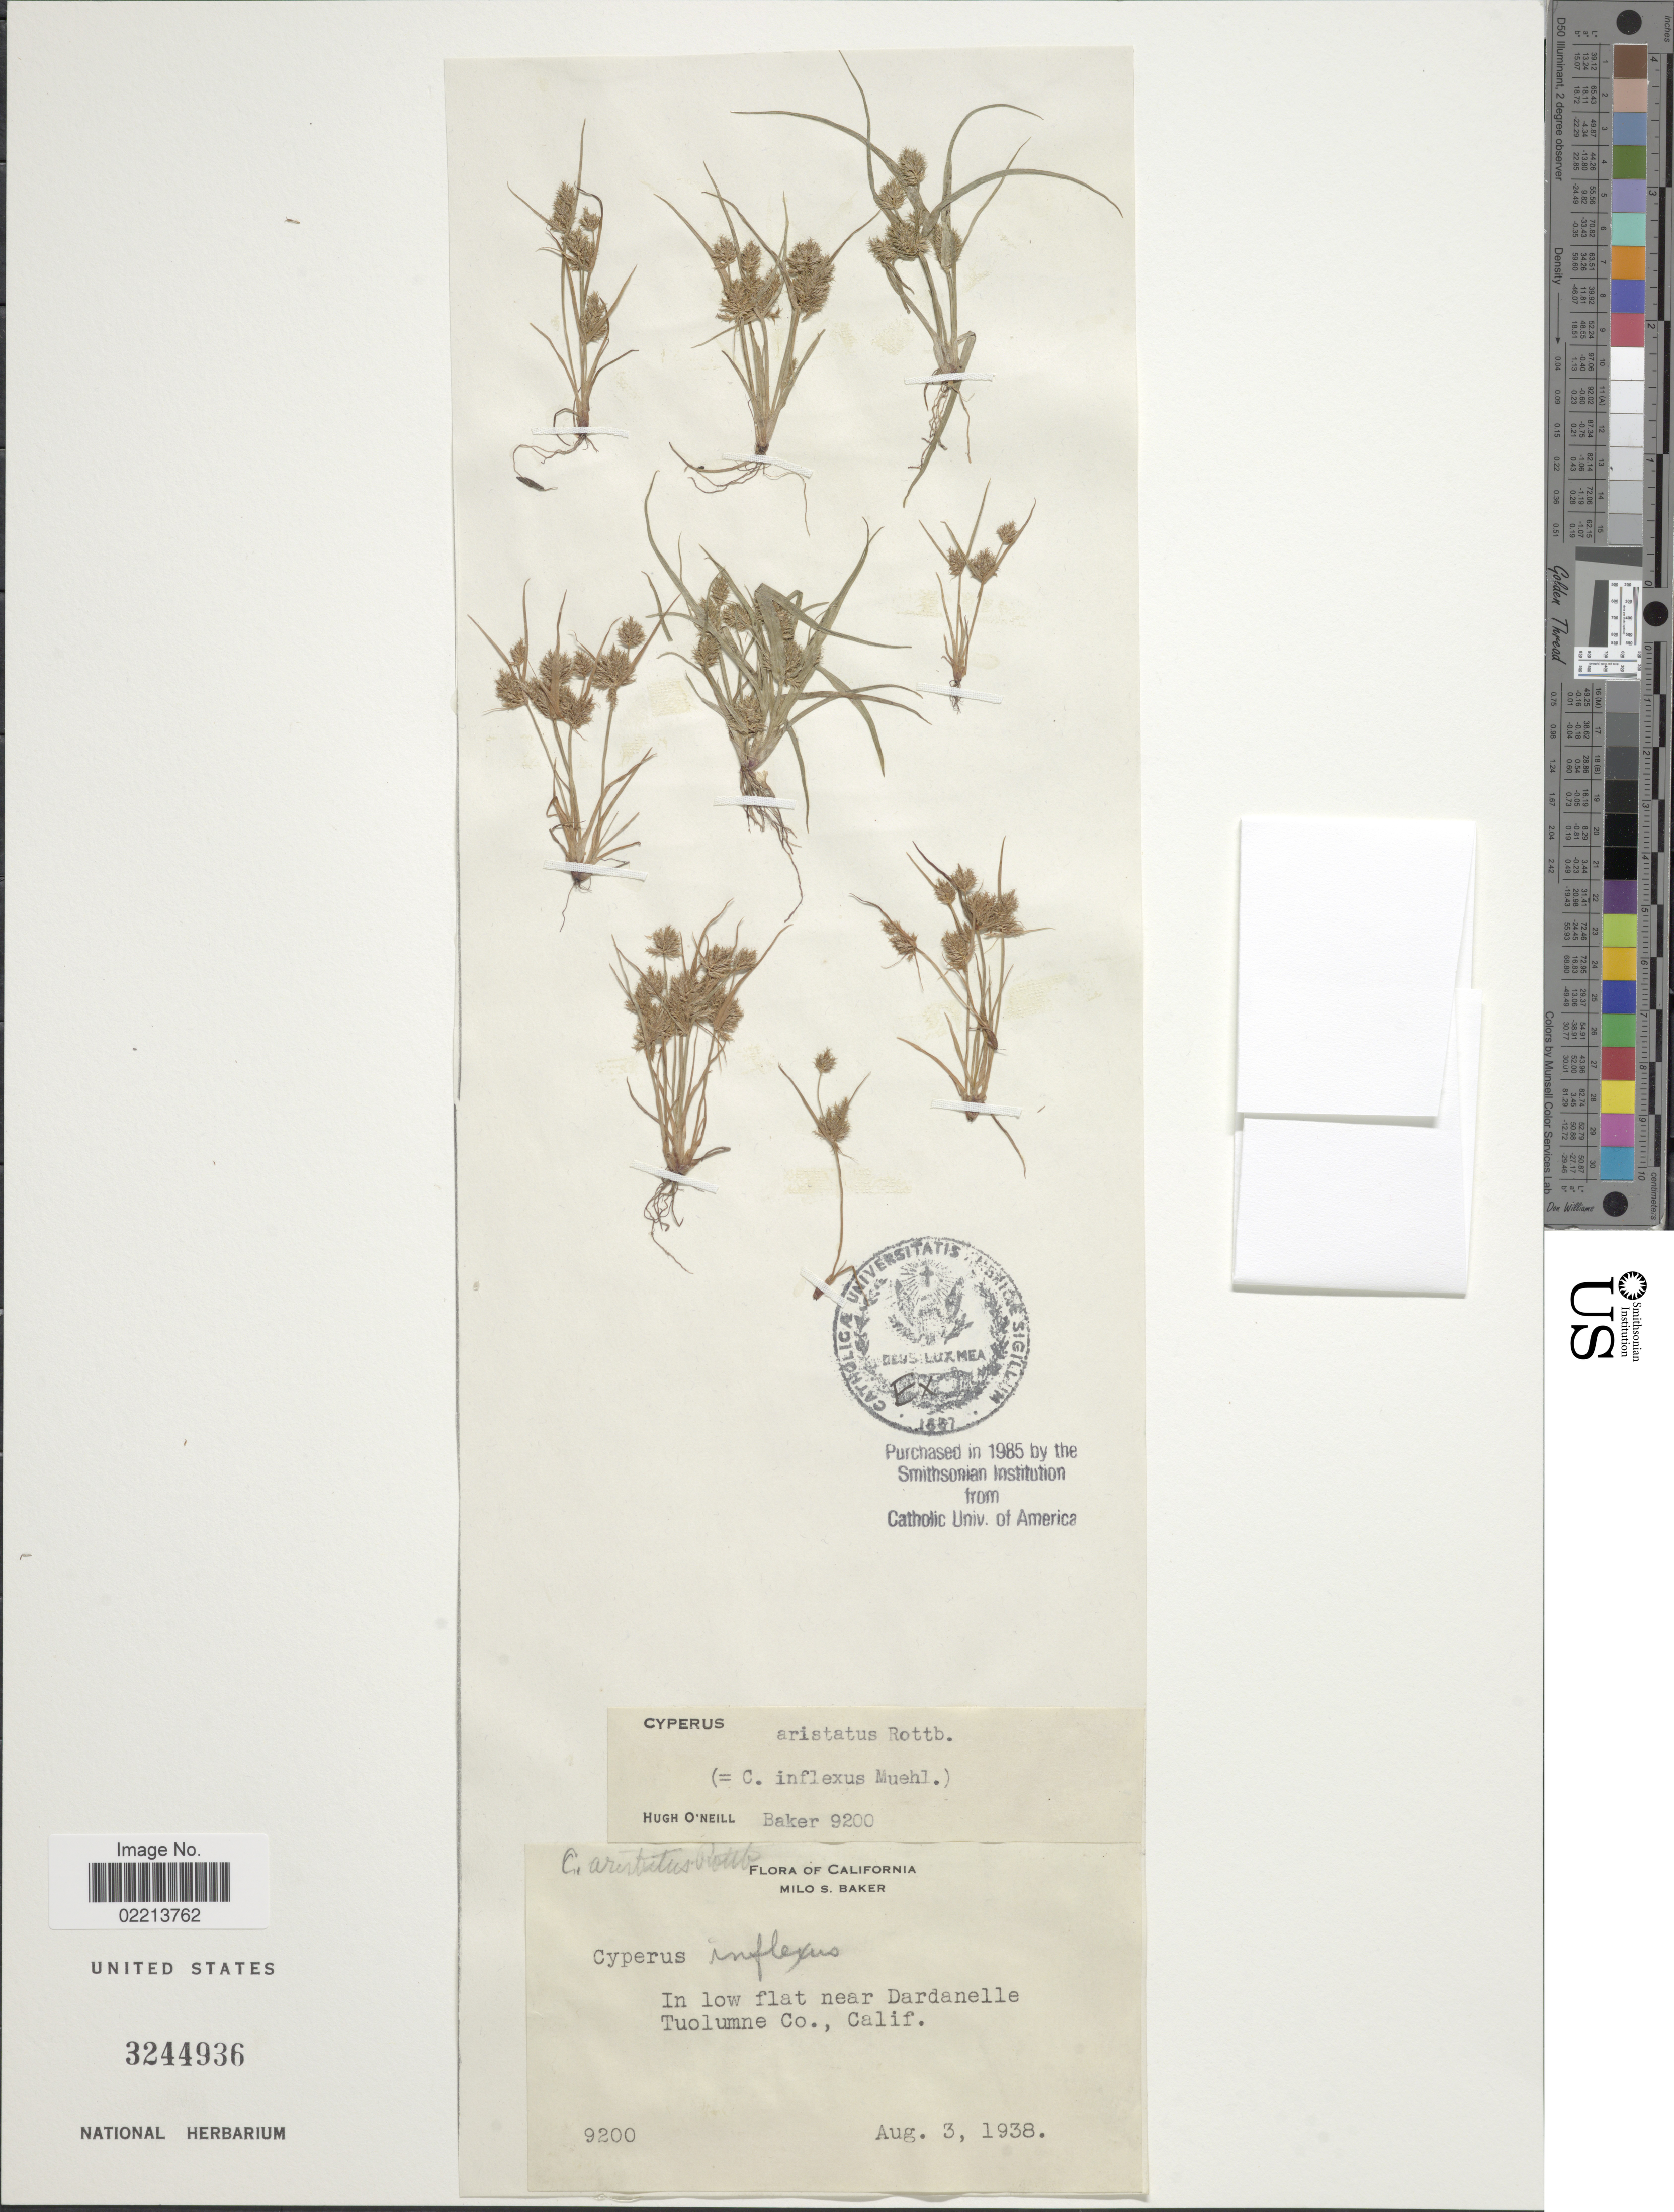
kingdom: Plantae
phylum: Tracheophyta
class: Liliopsida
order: Poales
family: Cyperaceae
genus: Cyperus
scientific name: Cyperus squarrosus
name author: L.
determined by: Strong, Mark T., (BOT), Smithsonian Institution - National Museum of Natural History (UNITED STATES)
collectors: M. S. Baker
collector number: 9200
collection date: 1938-08-03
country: United States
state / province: California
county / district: Tuolumne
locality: In low fal tnear Dardanelle Tuolumne Co.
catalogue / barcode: US 3244936